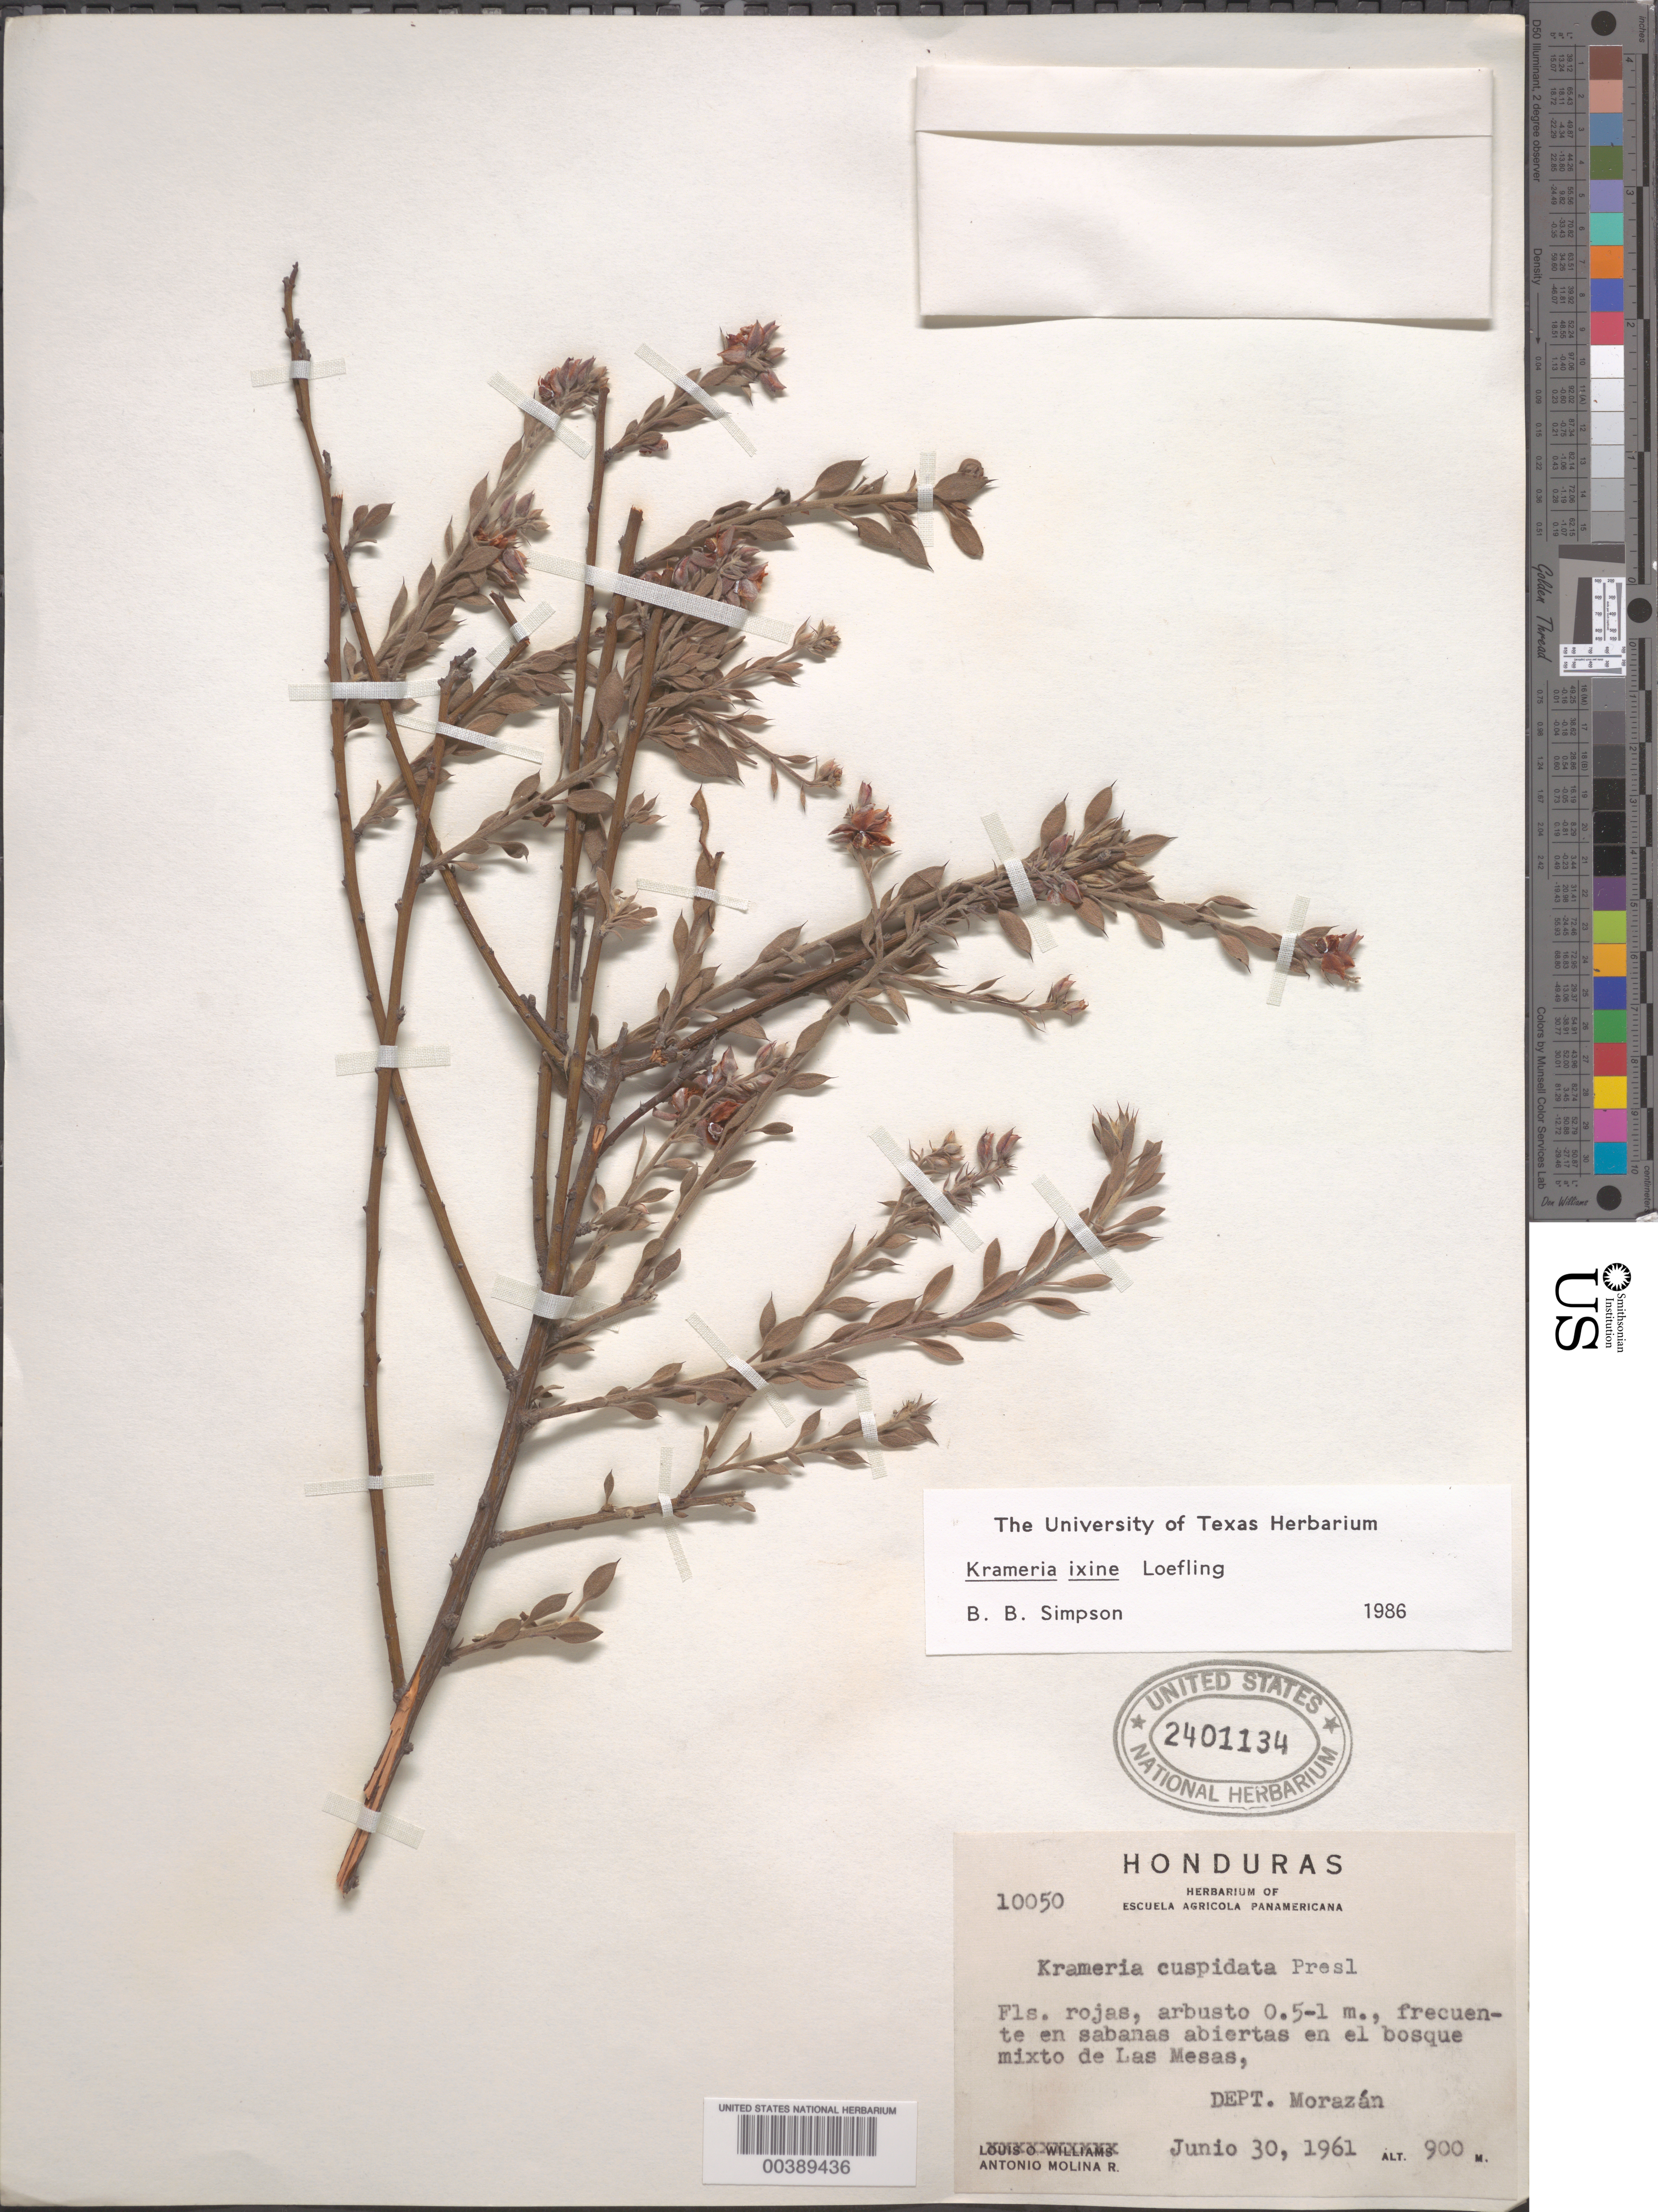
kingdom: Plantae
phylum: Tracheophyta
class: Magnoliopsida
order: Zygophyllales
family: Krameriaceae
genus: Krameria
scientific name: Krameria ixine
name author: L.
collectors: A. Molina R.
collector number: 10050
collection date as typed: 30 Jun 1961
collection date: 1961-06-30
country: Honduras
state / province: Fco. Morazán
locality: Las Mesas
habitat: En sabanas abiertas en el bosque mixto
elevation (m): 900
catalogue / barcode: US 2401134